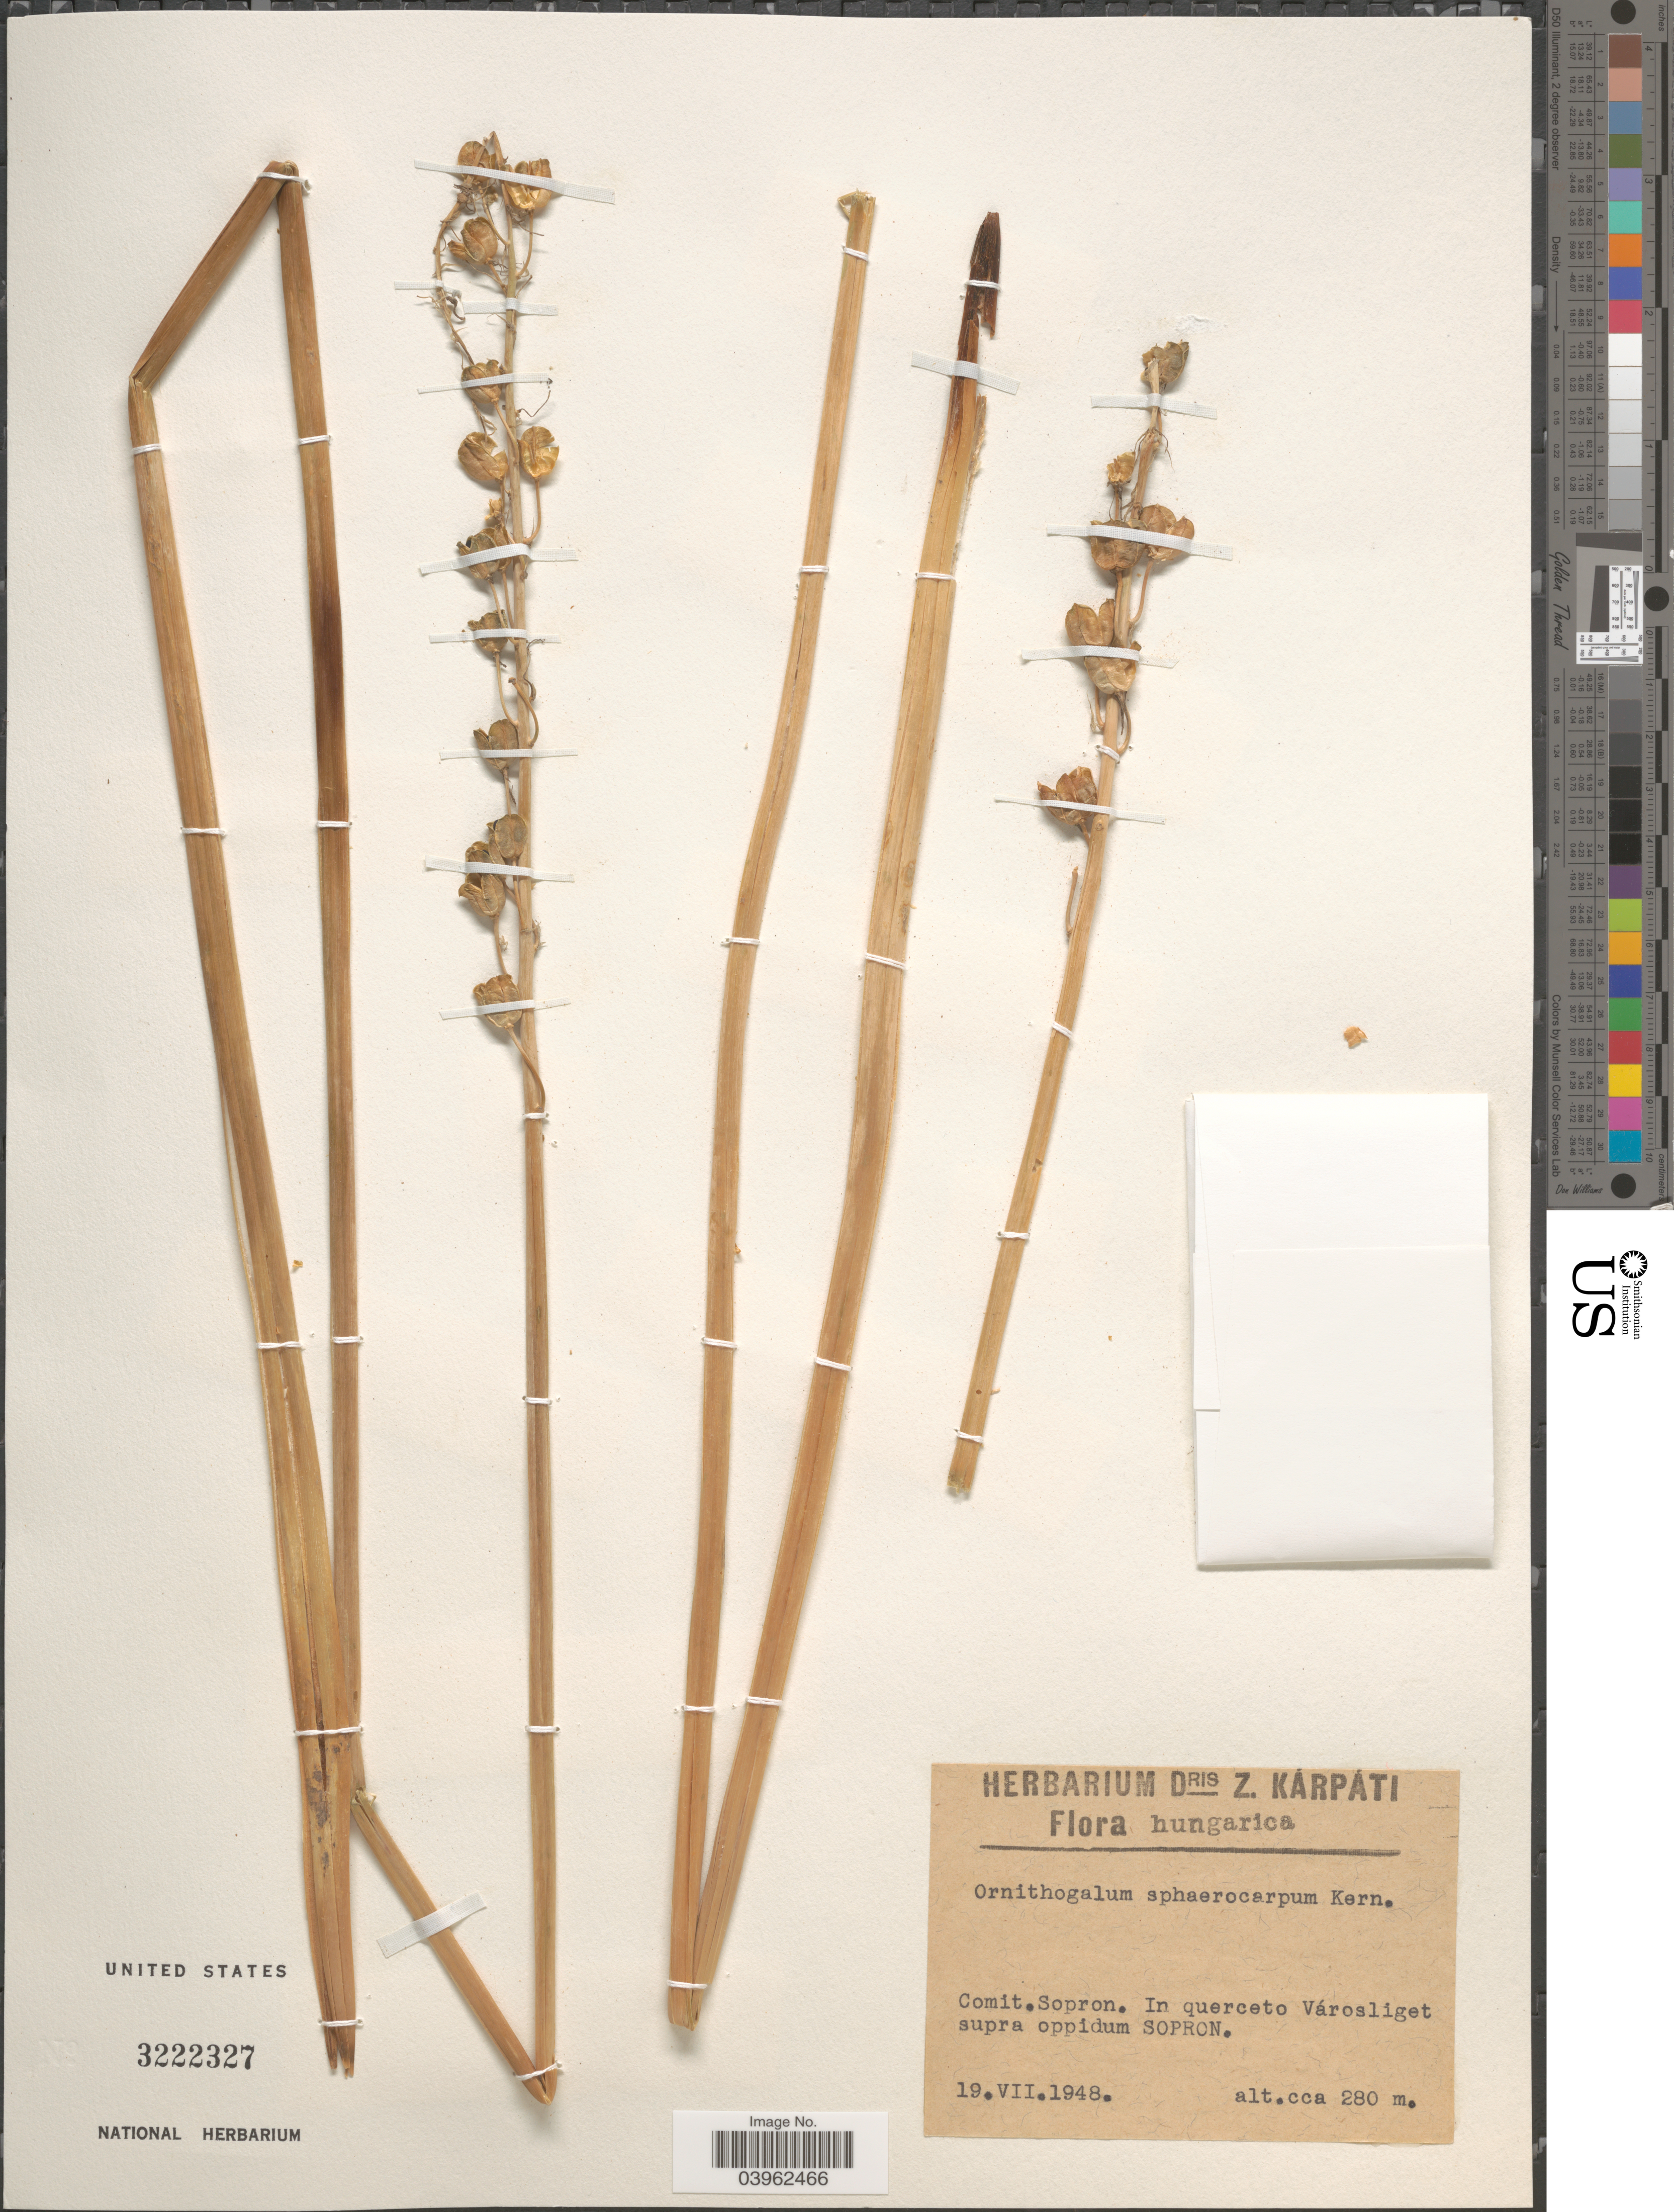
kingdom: Plantae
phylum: Tracheophyta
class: Liliopsida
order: Asparagales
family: Asparagaceae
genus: Ornithogalum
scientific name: Ornithogalum sphaerocarpum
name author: A. Kern.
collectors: ex herb. Dris Z. Karpati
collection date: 1948-07-19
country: Hungary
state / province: Sopron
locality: Comit. Sopron. In querceto Városliget supra oppidum Sopron.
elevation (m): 280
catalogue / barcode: US 3222327